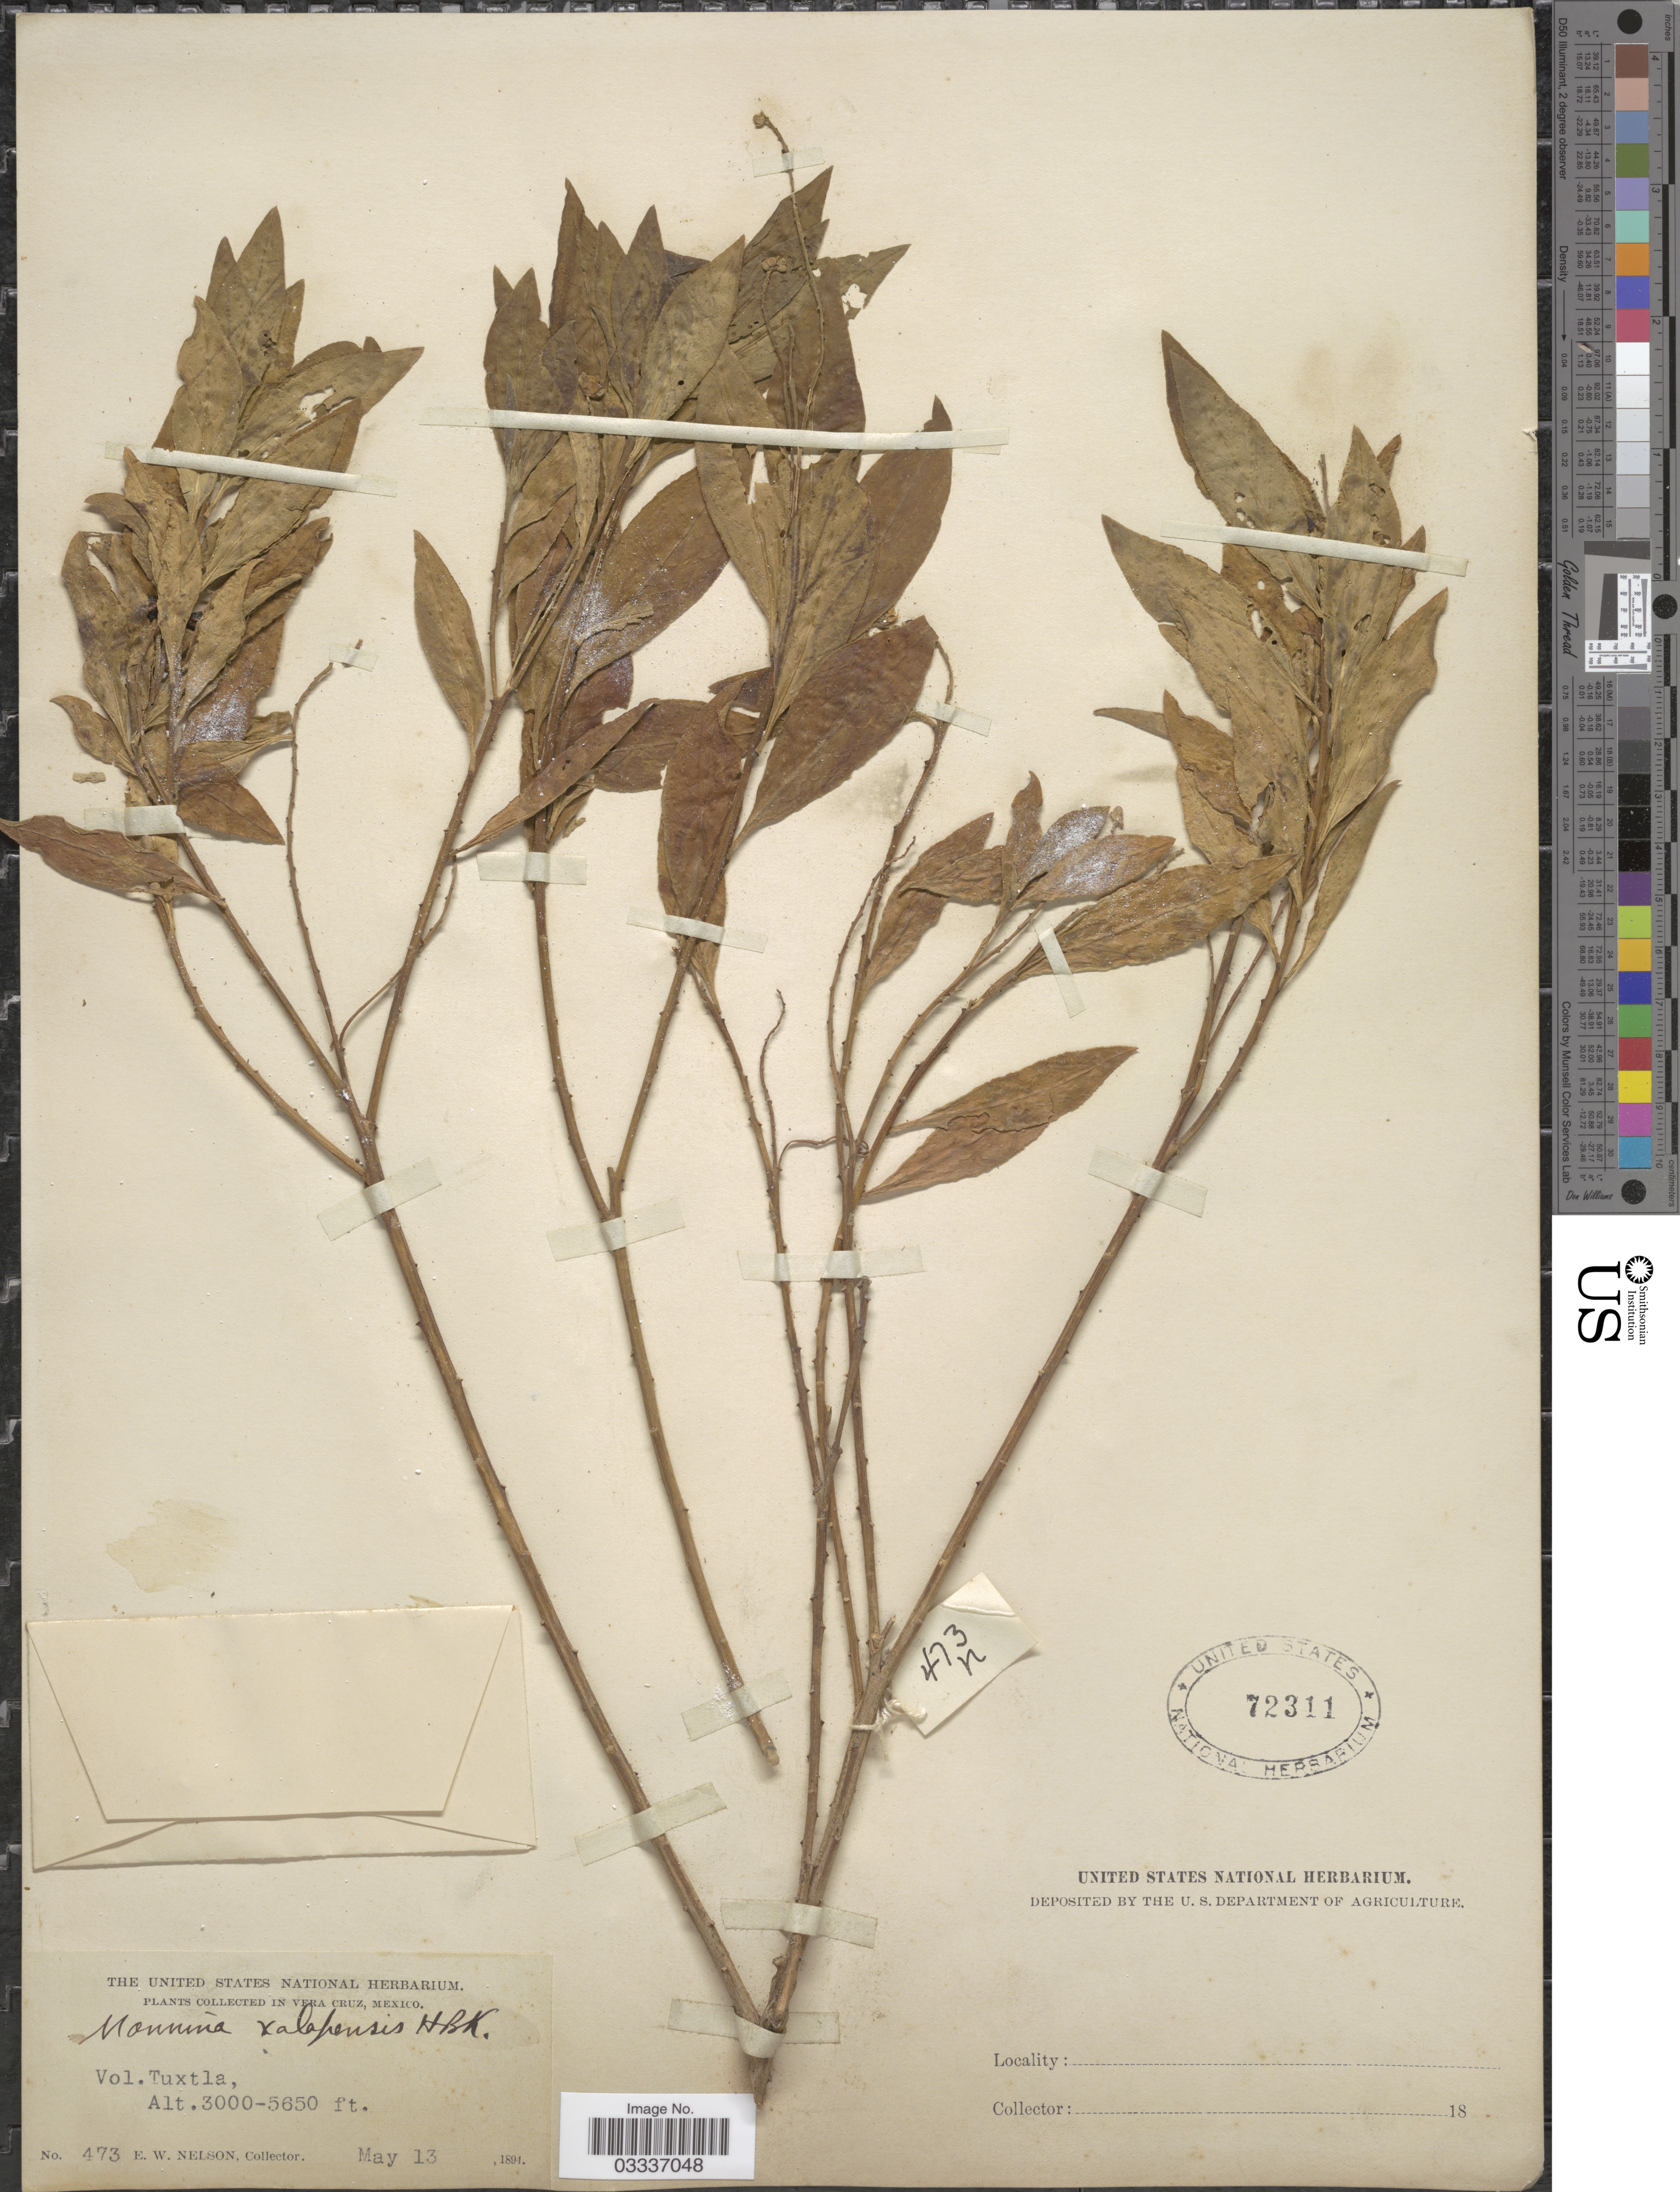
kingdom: Plantae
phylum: Tracheophyta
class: Magnoliopsida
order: Fabales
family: Polygalaceae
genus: Monnina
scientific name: Monnina xalapensis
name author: Kunth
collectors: E. W. Nelson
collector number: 473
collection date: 1894-05-13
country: Mexico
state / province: Veracruz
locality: Vera Cruz. Vol. Tuxtla.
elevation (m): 914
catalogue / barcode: US 72311